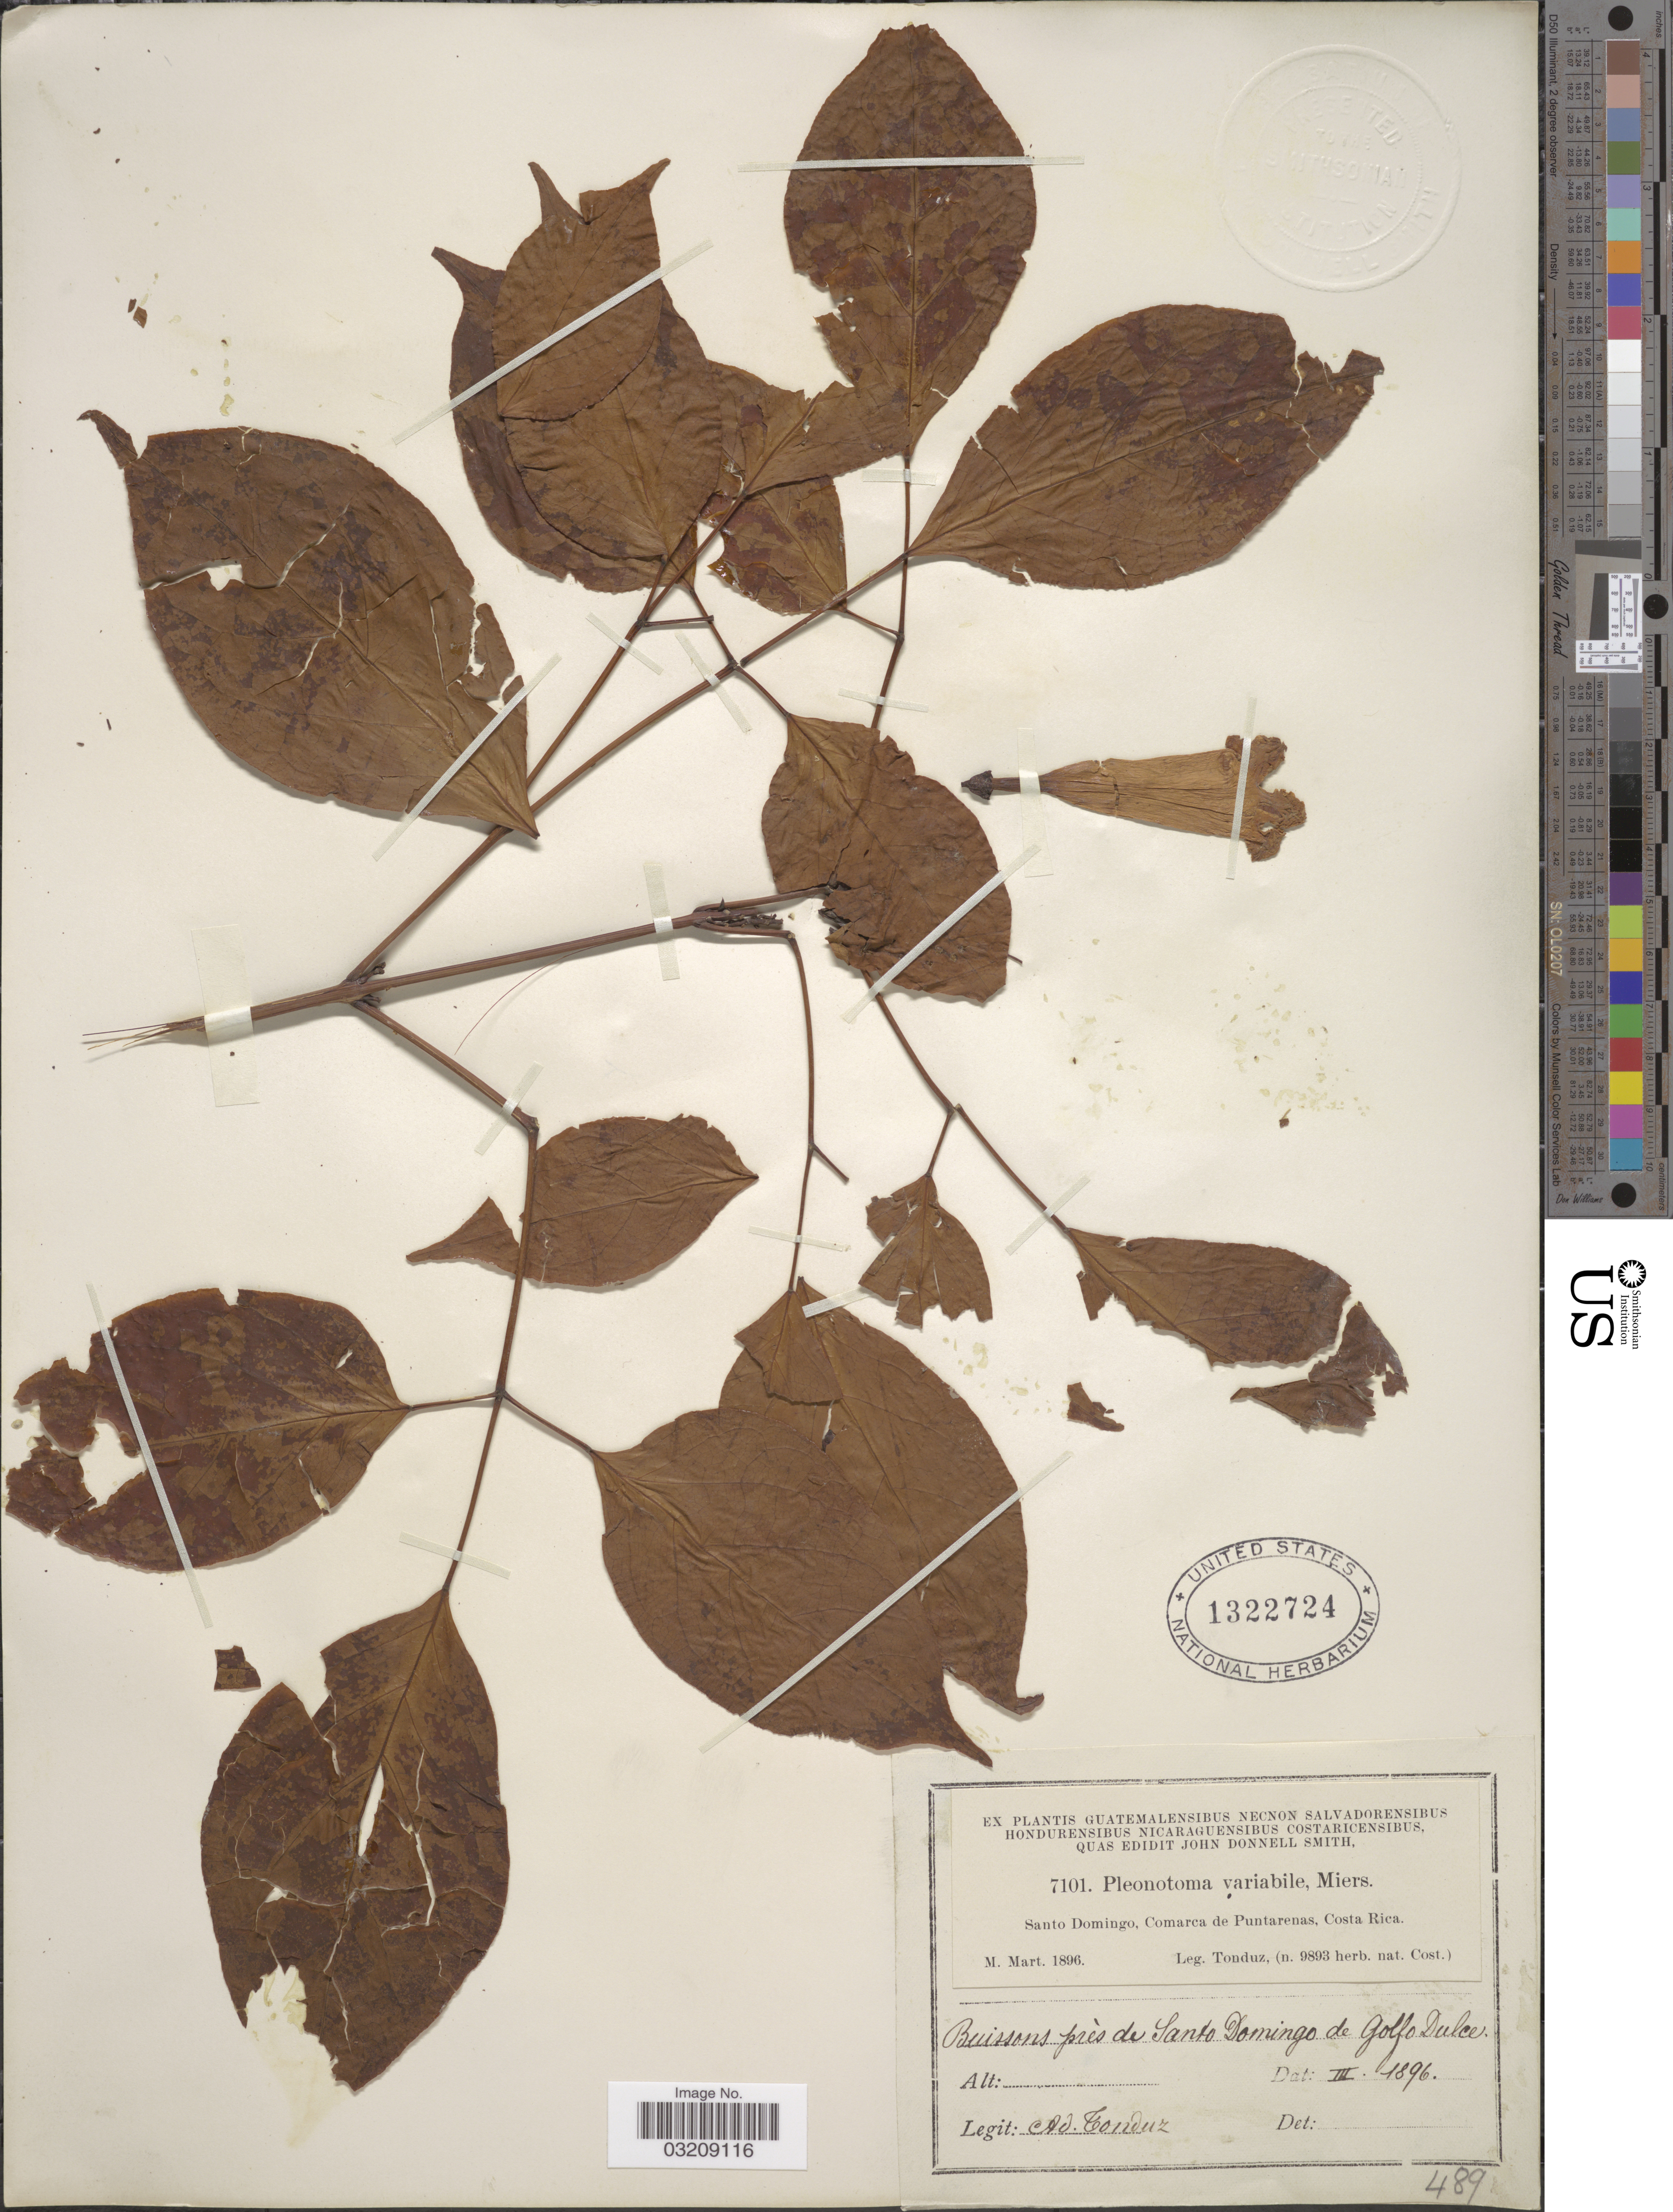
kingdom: Plantae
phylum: Tracheophyta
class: Magnoliopsida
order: Lamiales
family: Bignoniaceae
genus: Pleonotoma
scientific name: Pleonotoma variabilis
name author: (Jacq.) Miers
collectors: A. Tonduz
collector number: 7101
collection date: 1896-03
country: Costa Rica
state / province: Puntarenas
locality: Santo Domingo, Comarca de Puntarenas. Buissons près de Santo Domingo de Golfo Dulce.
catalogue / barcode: US 1322724